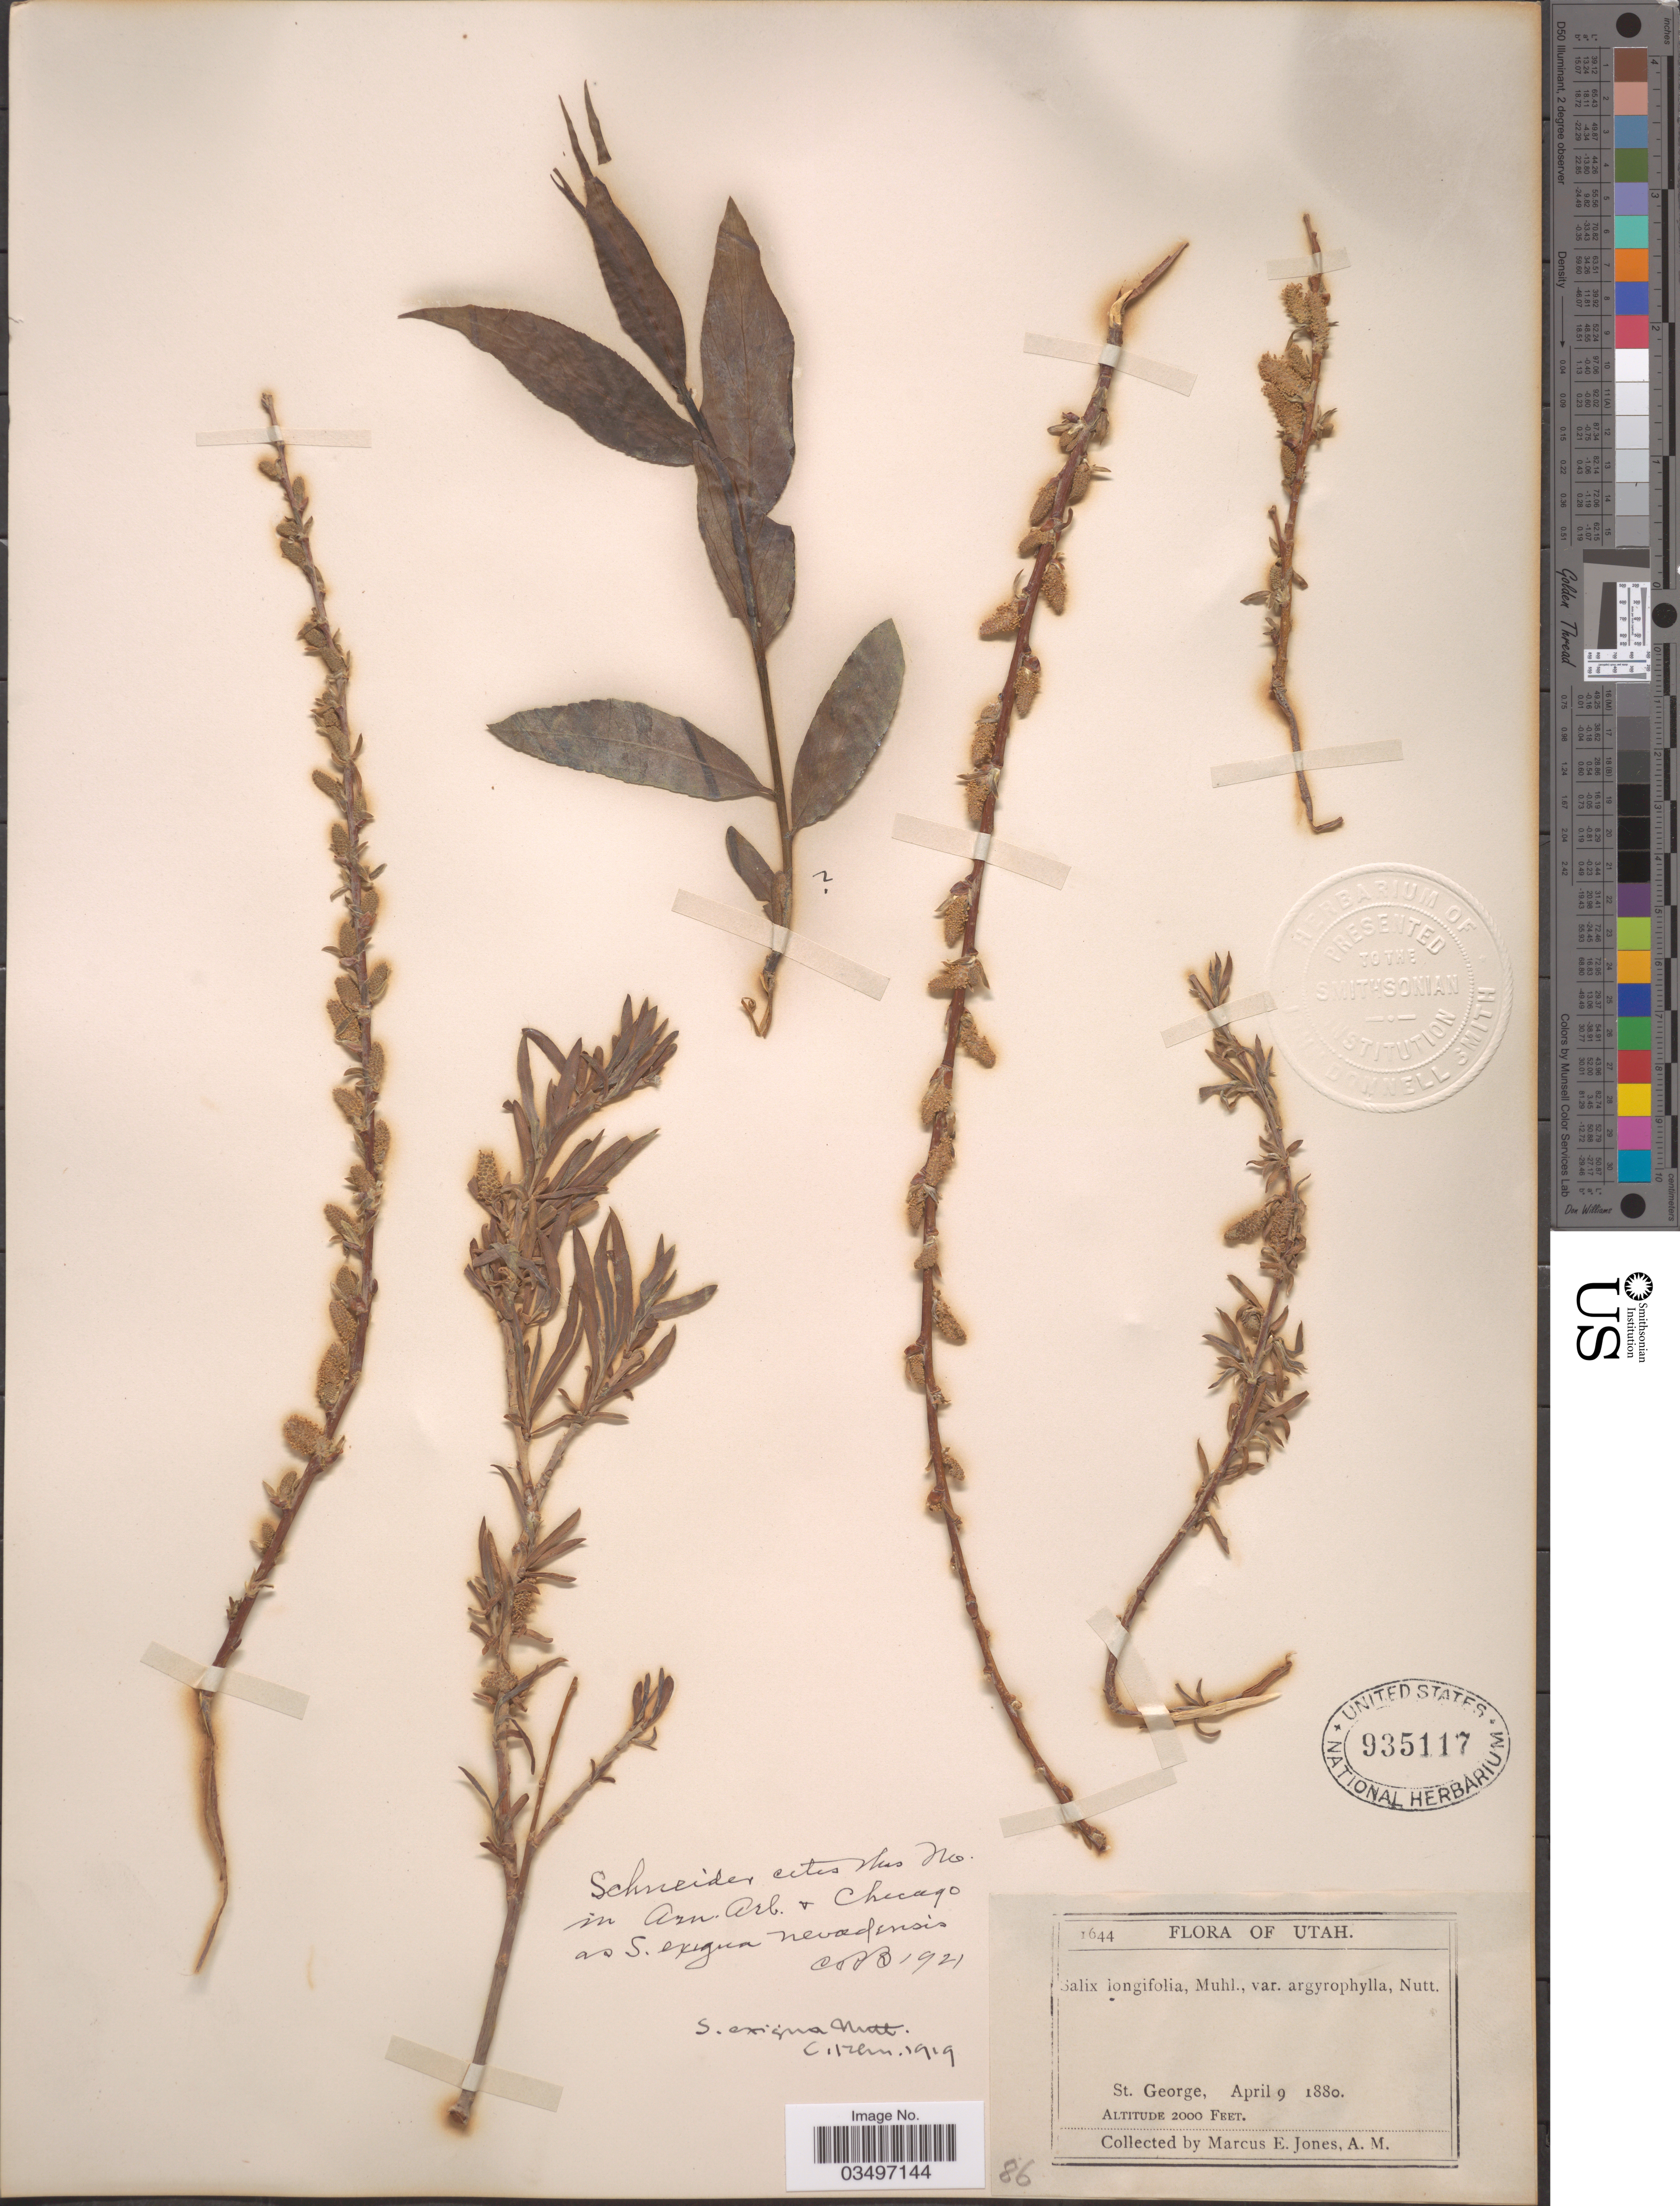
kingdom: Plantae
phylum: Tracheophyta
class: Magnoliopsida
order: Malpighiales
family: Salicaceae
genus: Salix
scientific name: Salix exigua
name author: Nutt.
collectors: M. E. Jones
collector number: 1644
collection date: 1880-04-09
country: United States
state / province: Utah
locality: St. George.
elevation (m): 610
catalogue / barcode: US 935117